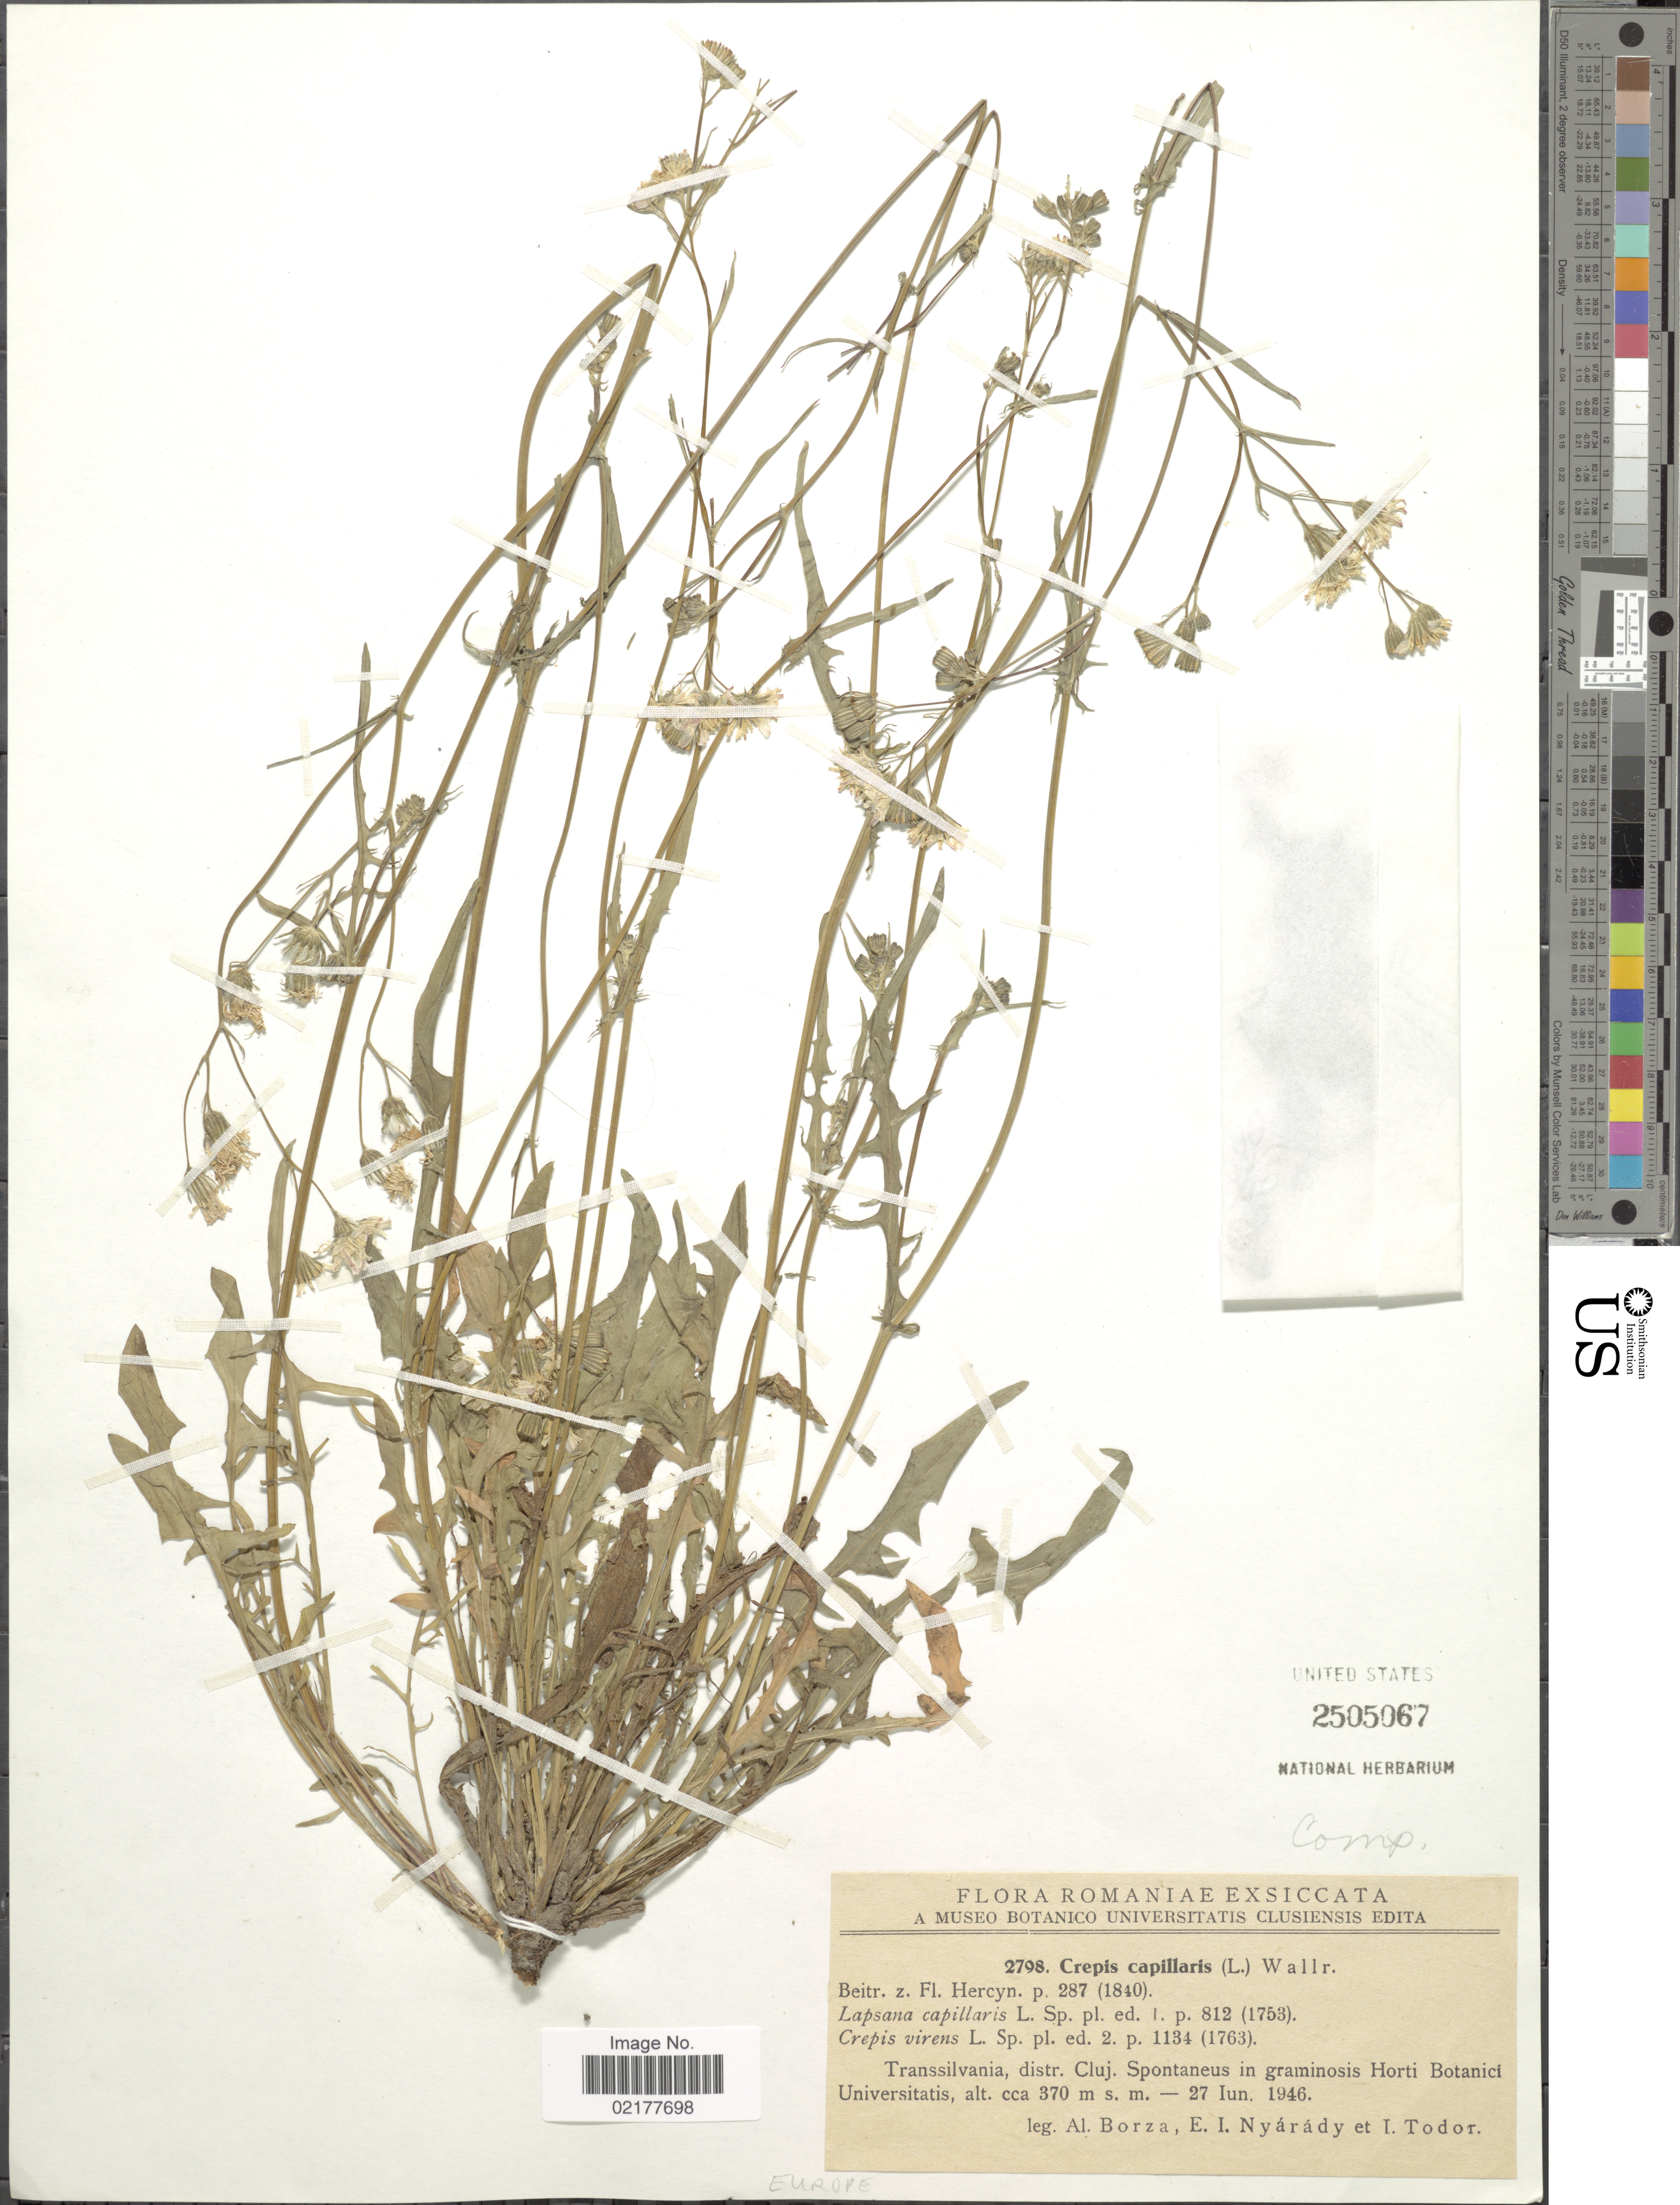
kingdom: Plantae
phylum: Tracheophyta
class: Magnoliopsida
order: Asterales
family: Asteraceae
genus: Crepis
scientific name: Crepis capillaris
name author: (L.) Wallr.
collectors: A. Borza, E. Nyárády & I. Todor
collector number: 2798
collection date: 1946-06-27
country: Romania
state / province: Cluj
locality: Transsilvania. Horti Botanici Universitatis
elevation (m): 370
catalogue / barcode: US 2505067